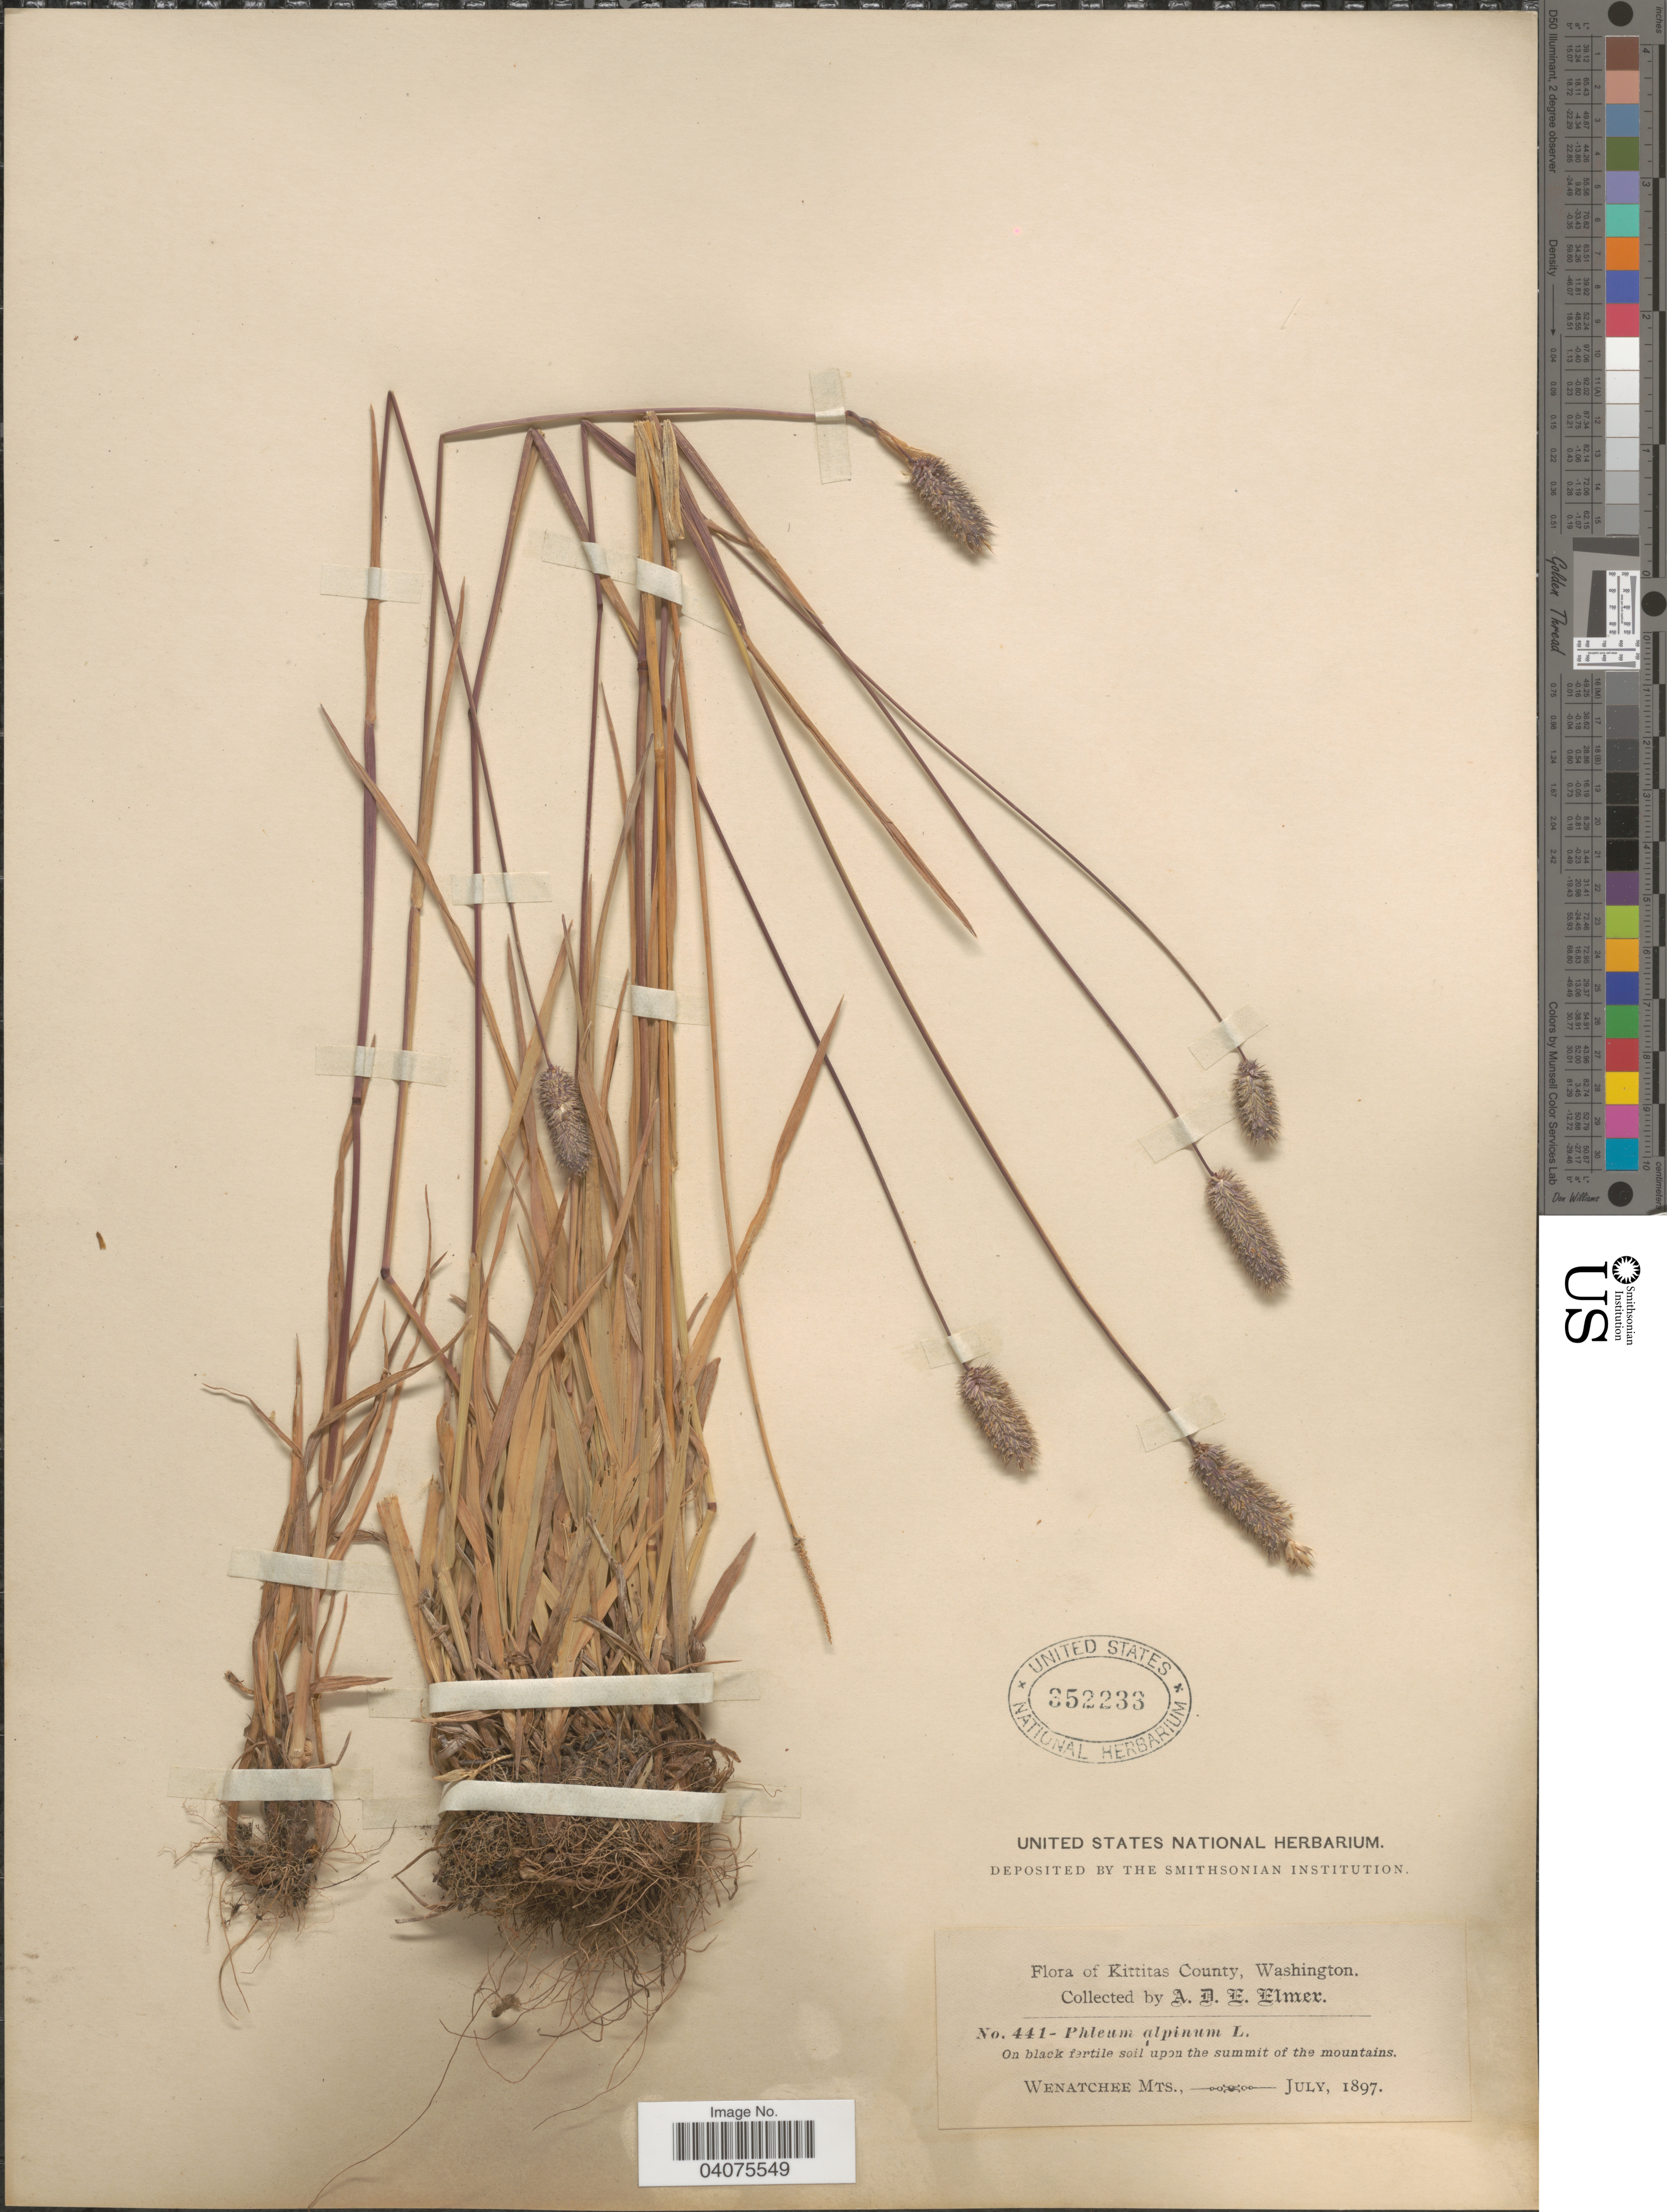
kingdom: Plantae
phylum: Tracheophyta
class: Liliopsida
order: Poales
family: Poaceae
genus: Phleum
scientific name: Phleum alpinum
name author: L.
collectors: A. D. E. Elmer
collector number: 441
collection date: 1897-07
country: United States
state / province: Washington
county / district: Kittitas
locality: Kittitas County. Wenatchee Mts.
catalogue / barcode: US 352233